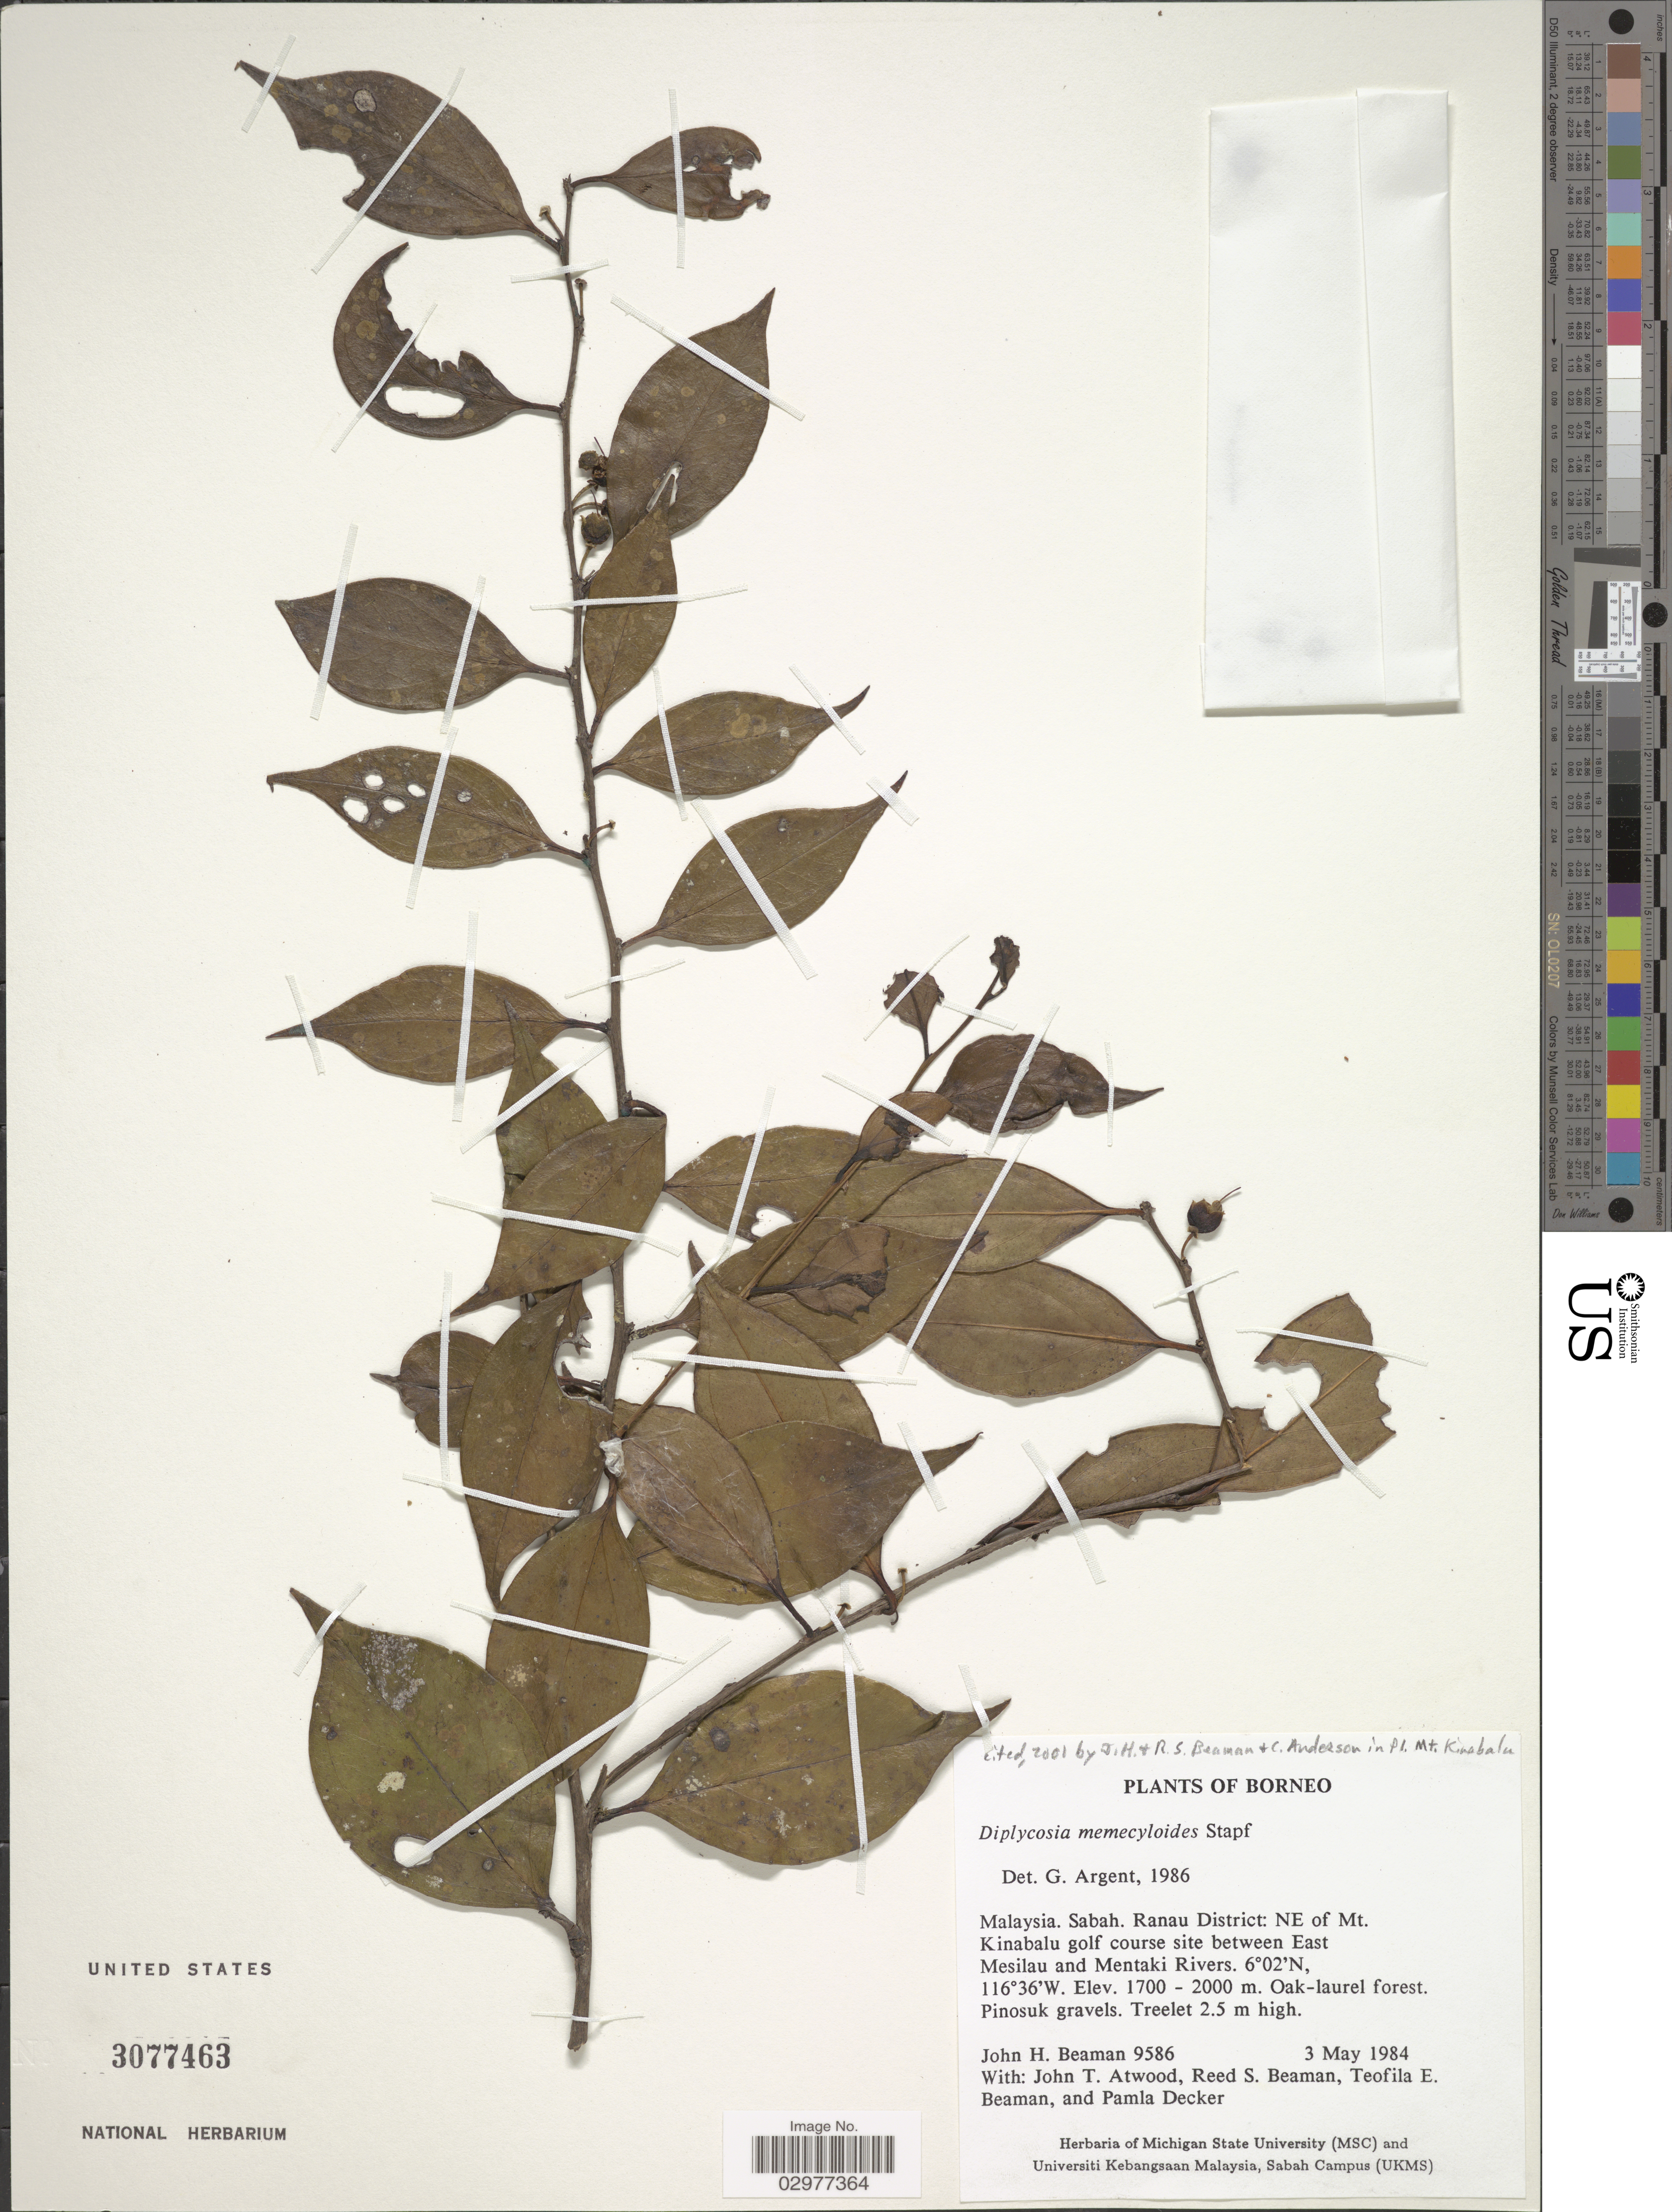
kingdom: Plantae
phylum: Tracheophyta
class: Magnoliopsida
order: Ericales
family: Ericaceae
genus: Diplycosia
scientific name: Diplycosia memecyloides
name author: Stapf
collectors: J. H. Beaman, J. T. Atwood, R. S. Beaman, T. E. Beaman & P. Decker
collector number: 9586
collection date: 1984-05-03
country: Malaysia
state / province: Sabah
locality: Borneo. Ranau District: NE of Mt. Kinabalu golf course site between East Mesilau and Mentaki Rivers.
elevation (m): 1700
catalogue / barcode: US 3077463